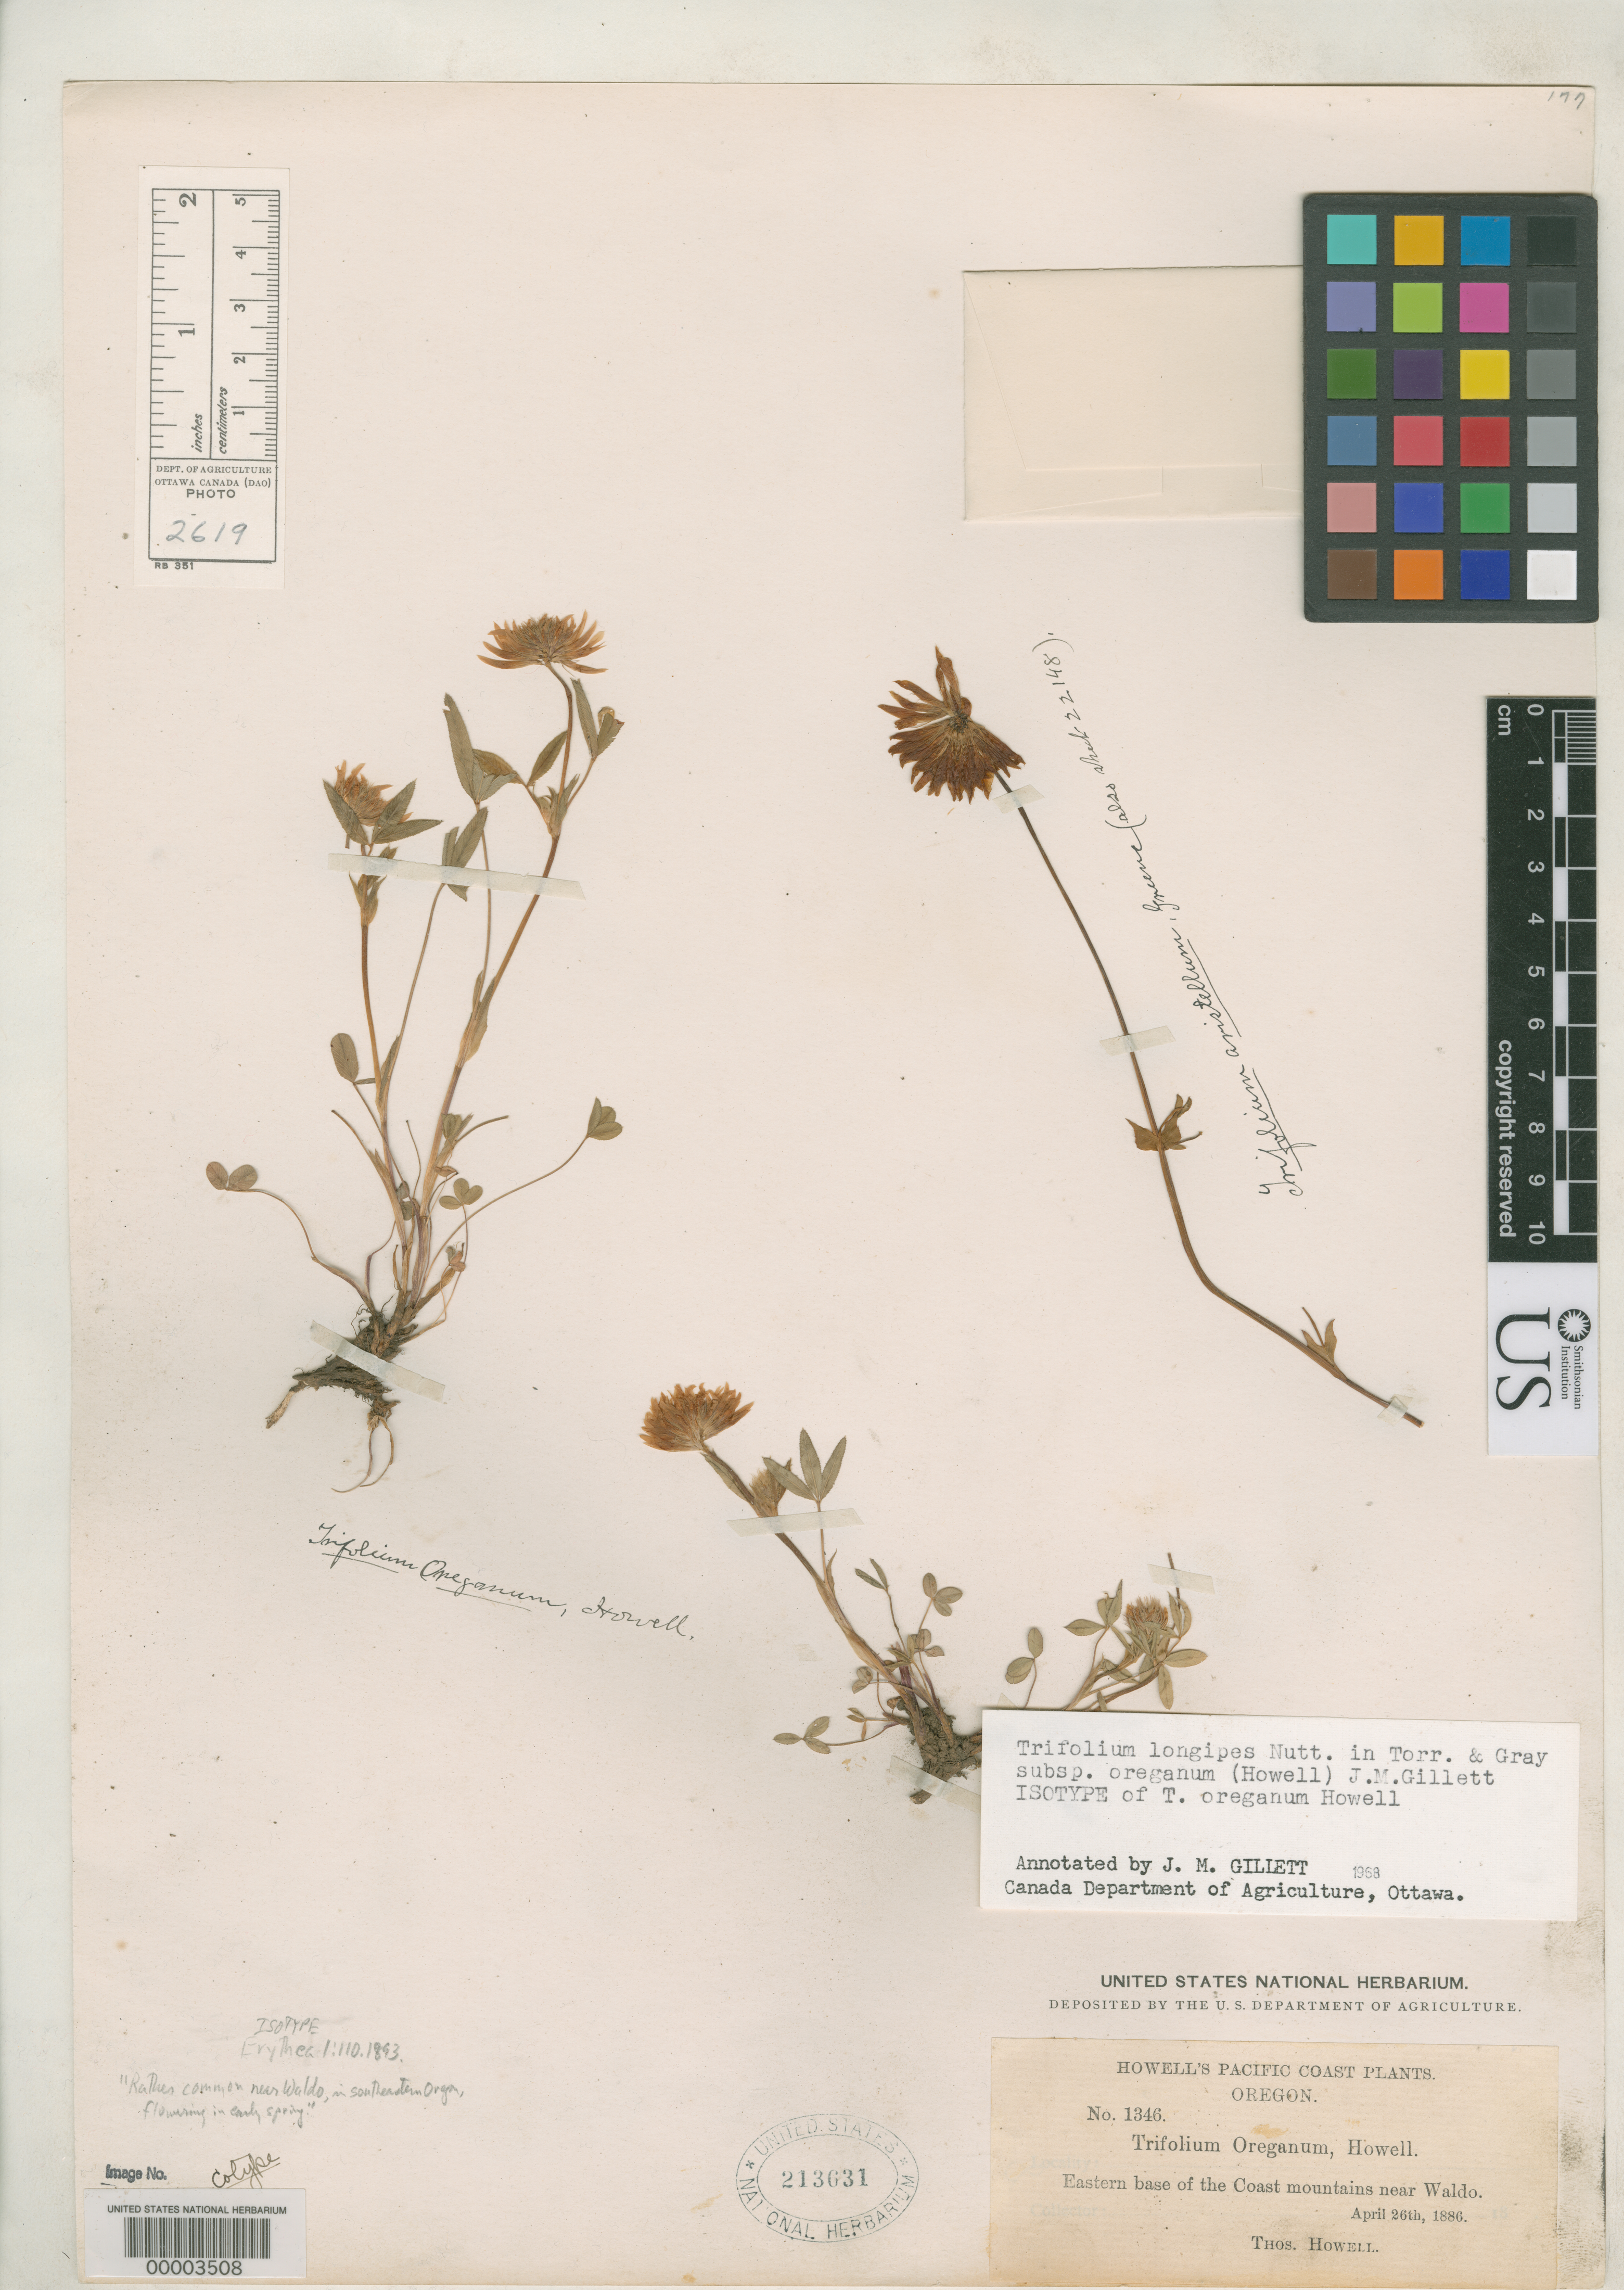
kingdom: Plantae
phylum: Tracheophyta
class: Magnoliopsida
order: Fabales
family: Fabaceae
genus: Trifolium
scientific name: Trifolium oreganum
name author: Howell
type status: Isotype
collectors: T. J. Howell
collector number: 1346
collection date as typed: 26 Apr 1886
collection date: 1886-04-26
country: United States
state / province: Oregon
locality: Near Waldo.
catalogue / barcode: US 213631